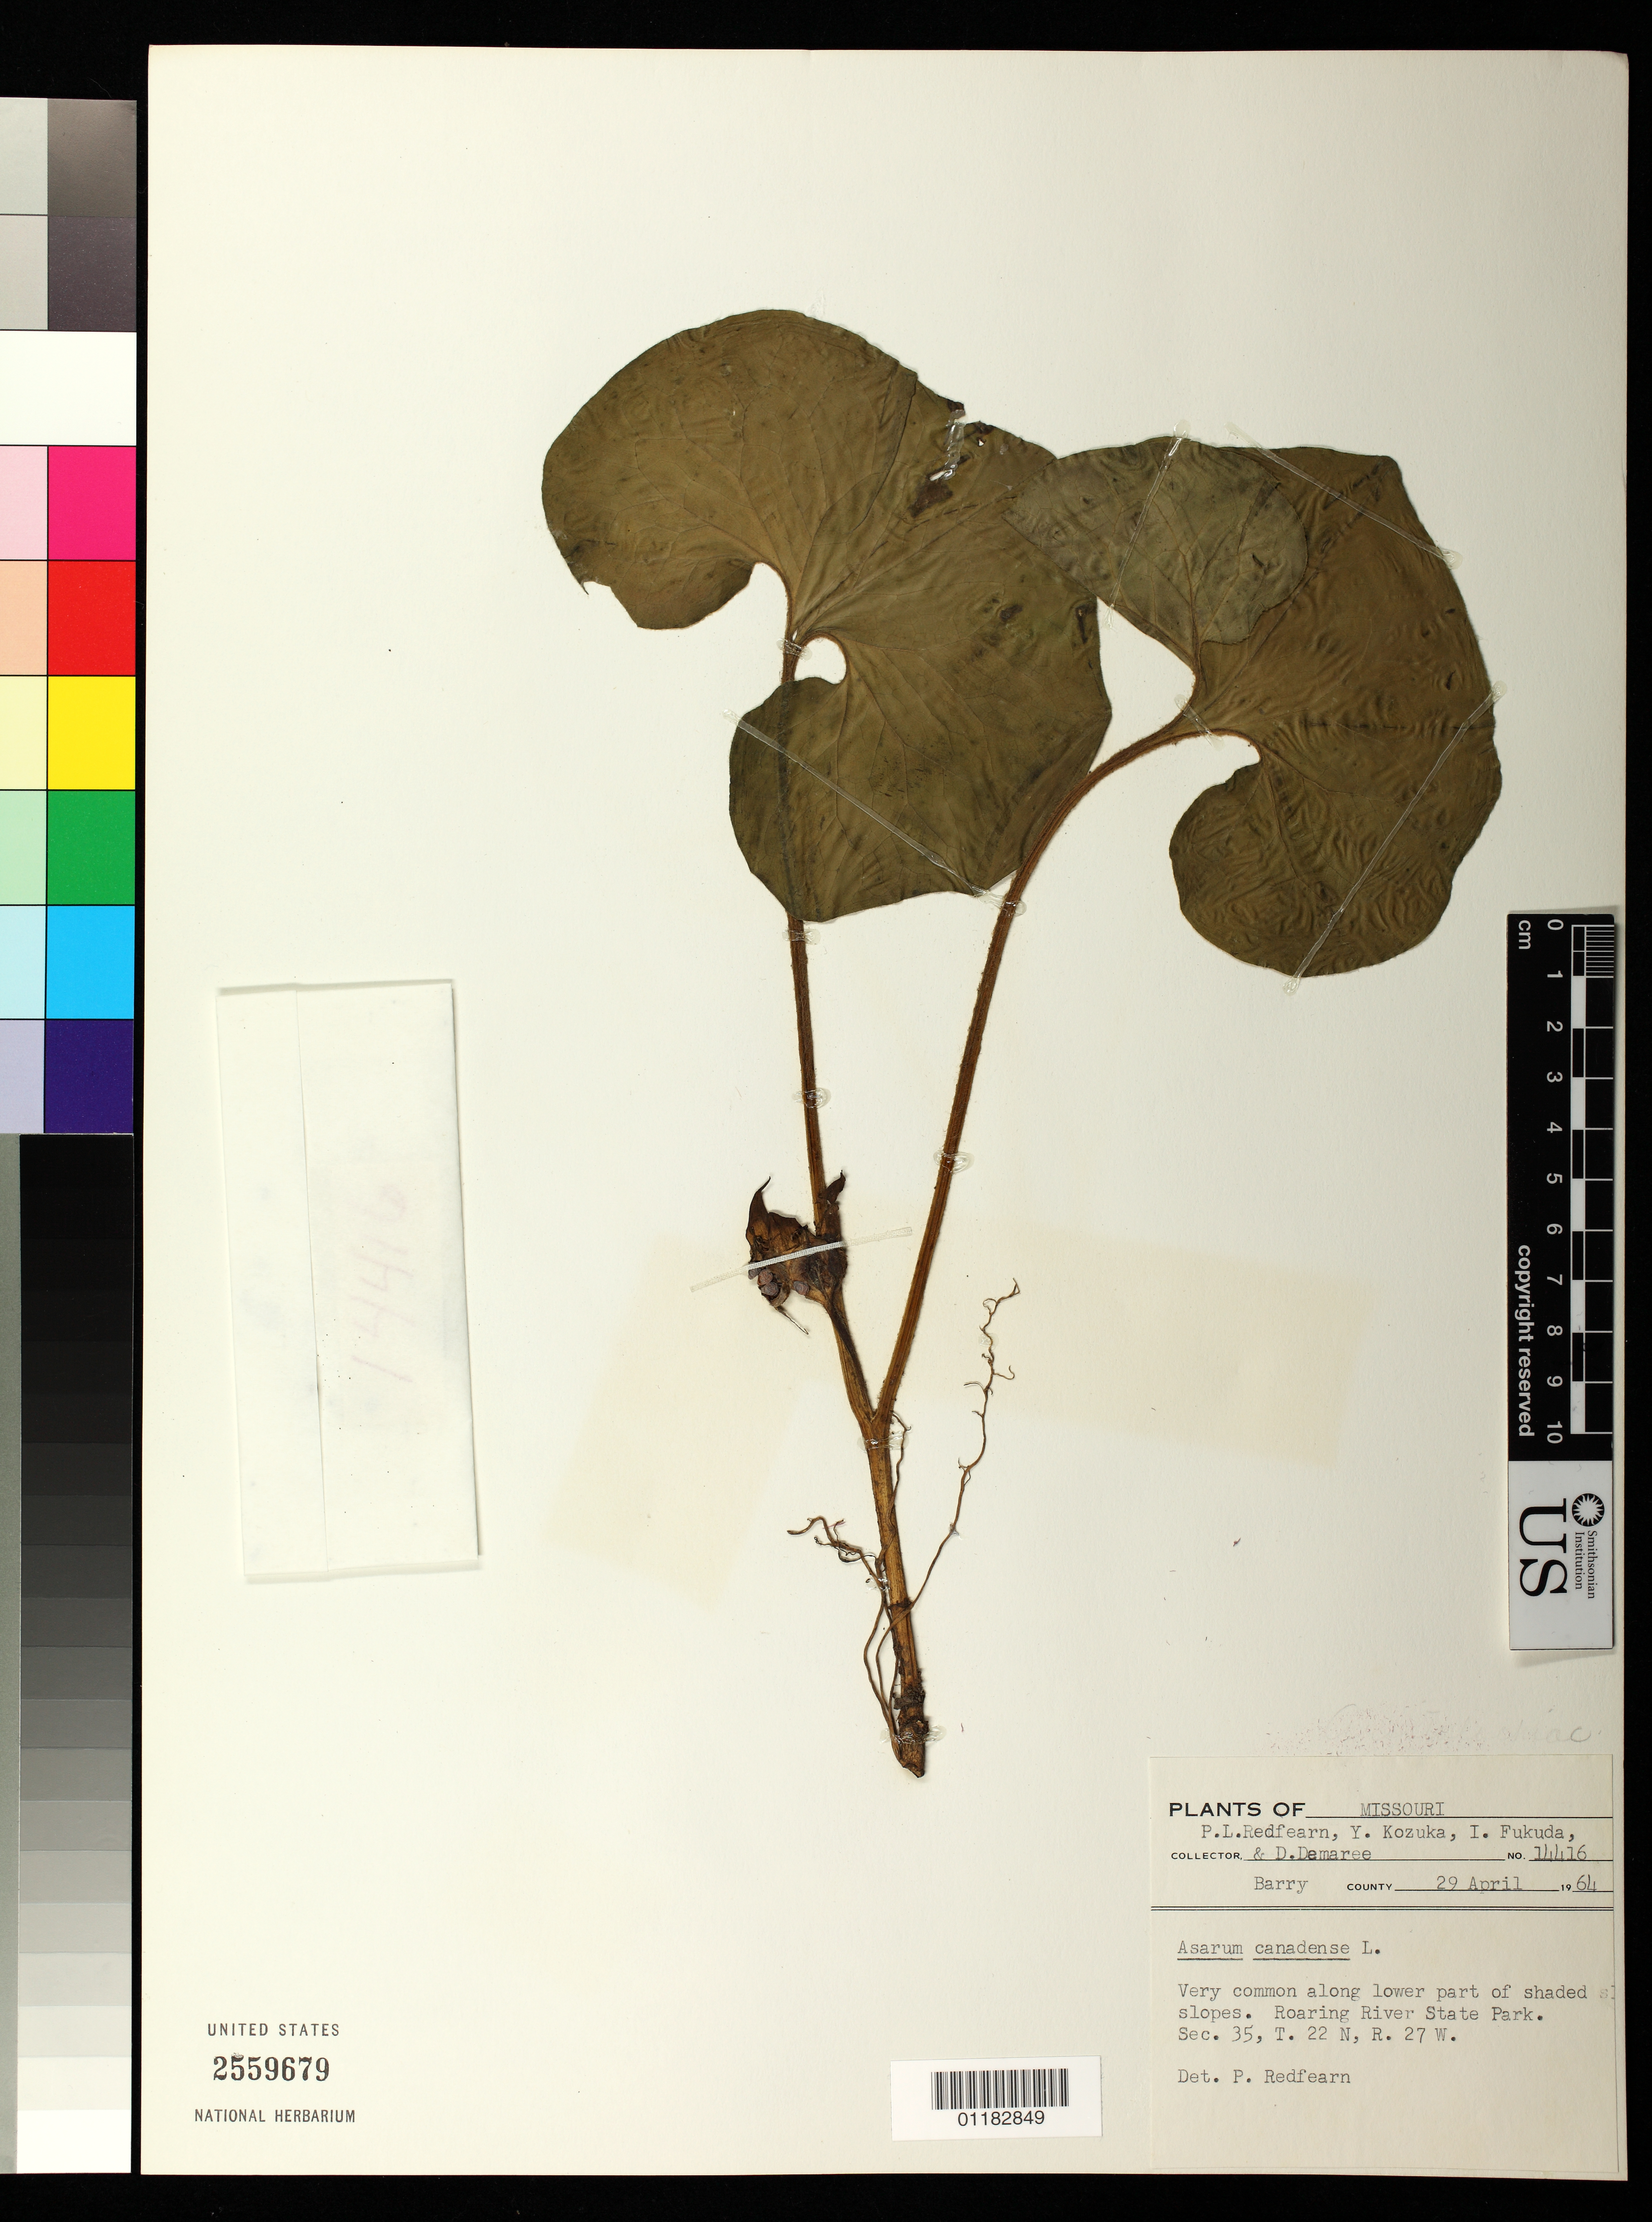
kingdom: Plantae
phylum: Tracheophyta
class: Magnoliopsida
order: Piperales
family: Aristolochiaceae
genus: Asarum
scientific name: Asarum canadense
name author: L.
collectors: P. L. Redfearn Jr., Y. Kozuka, I. Fukuda & D. Demaree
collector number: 14416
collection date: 1964-04-29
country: United States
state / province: Missouri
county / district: Barry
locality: Barry County Very common along lower part of shaded slopes. Roaring River State Park. Barry County Sec. 35, T. 22 N, R. 27 W.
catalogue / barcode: US 2559679